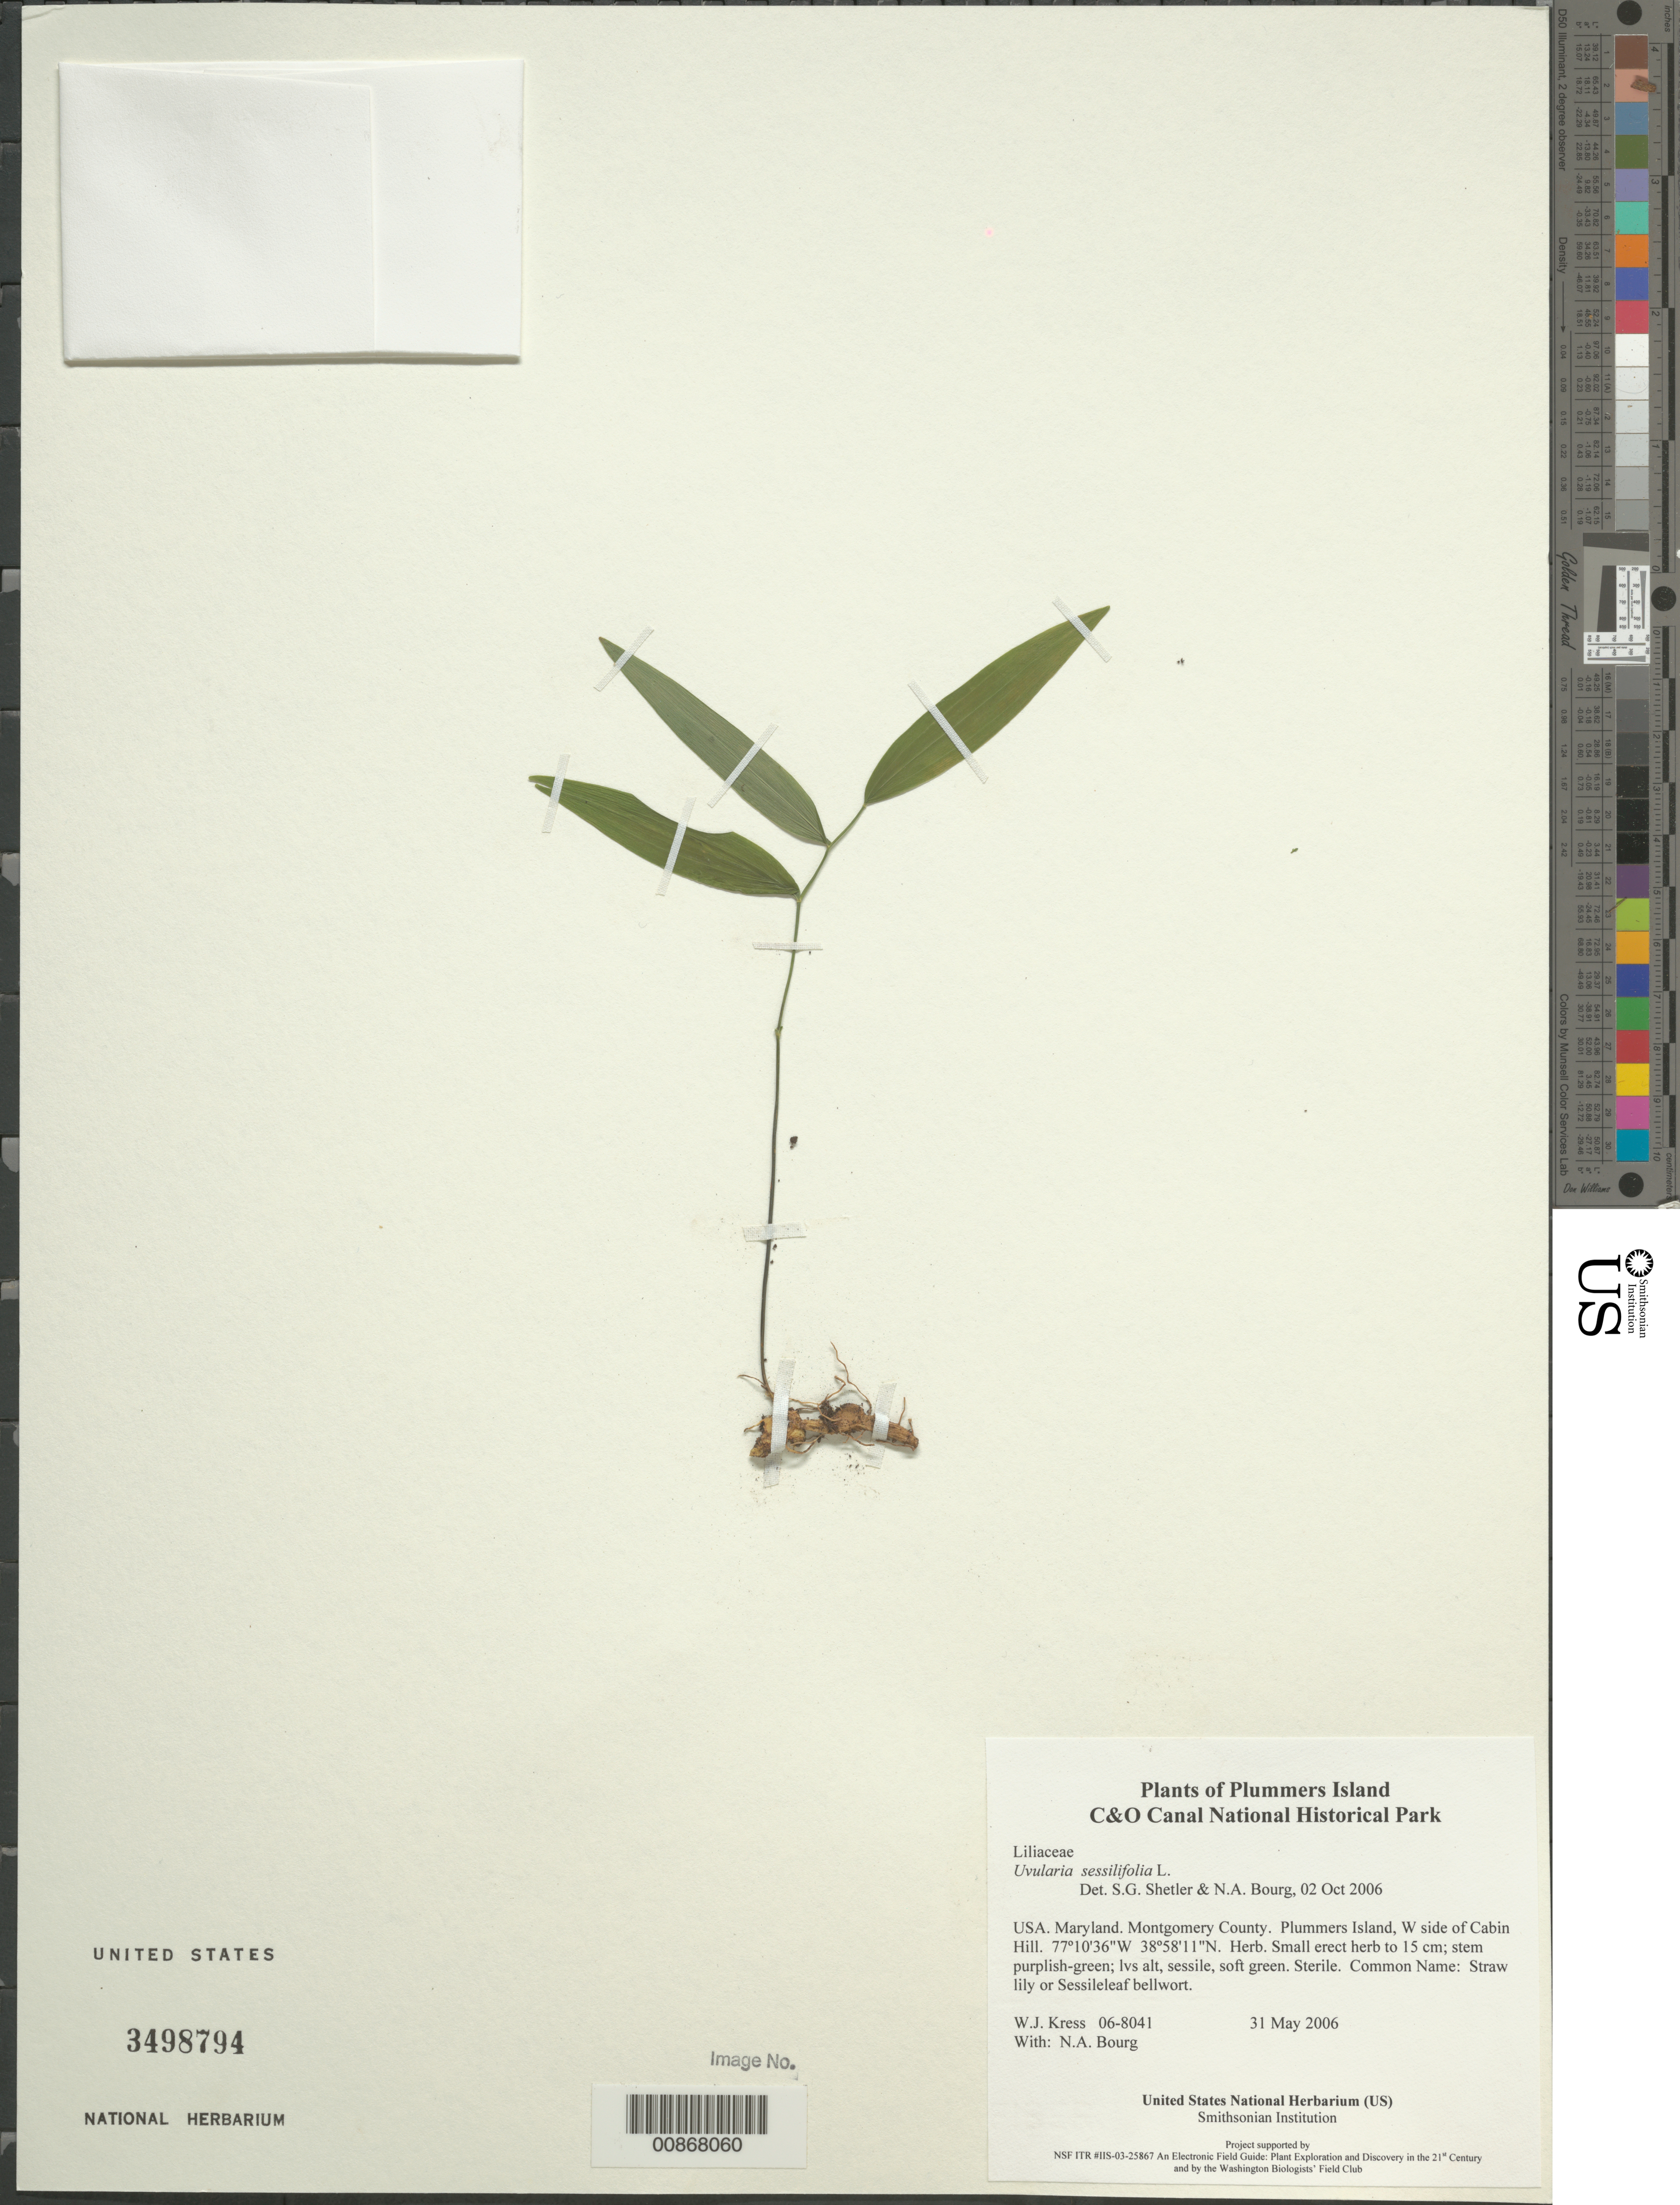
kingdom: Plantae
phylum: Tracheophyta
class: Liliopsida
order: Liliales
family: Colchicaceae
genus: Uvularia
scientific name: Uvularia sessilifolia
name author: L.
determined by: Bourg, N. A.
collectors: W. J. Kress & N. A. Bourg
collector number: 06-8041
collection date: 2006-05-31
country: United States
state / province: Maryland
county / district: Montgomery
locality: Chesapeake and Ohio Canal National Historical Park, Plummers Island, base of cabin hill N side, next to path.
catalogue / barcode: US 3498794